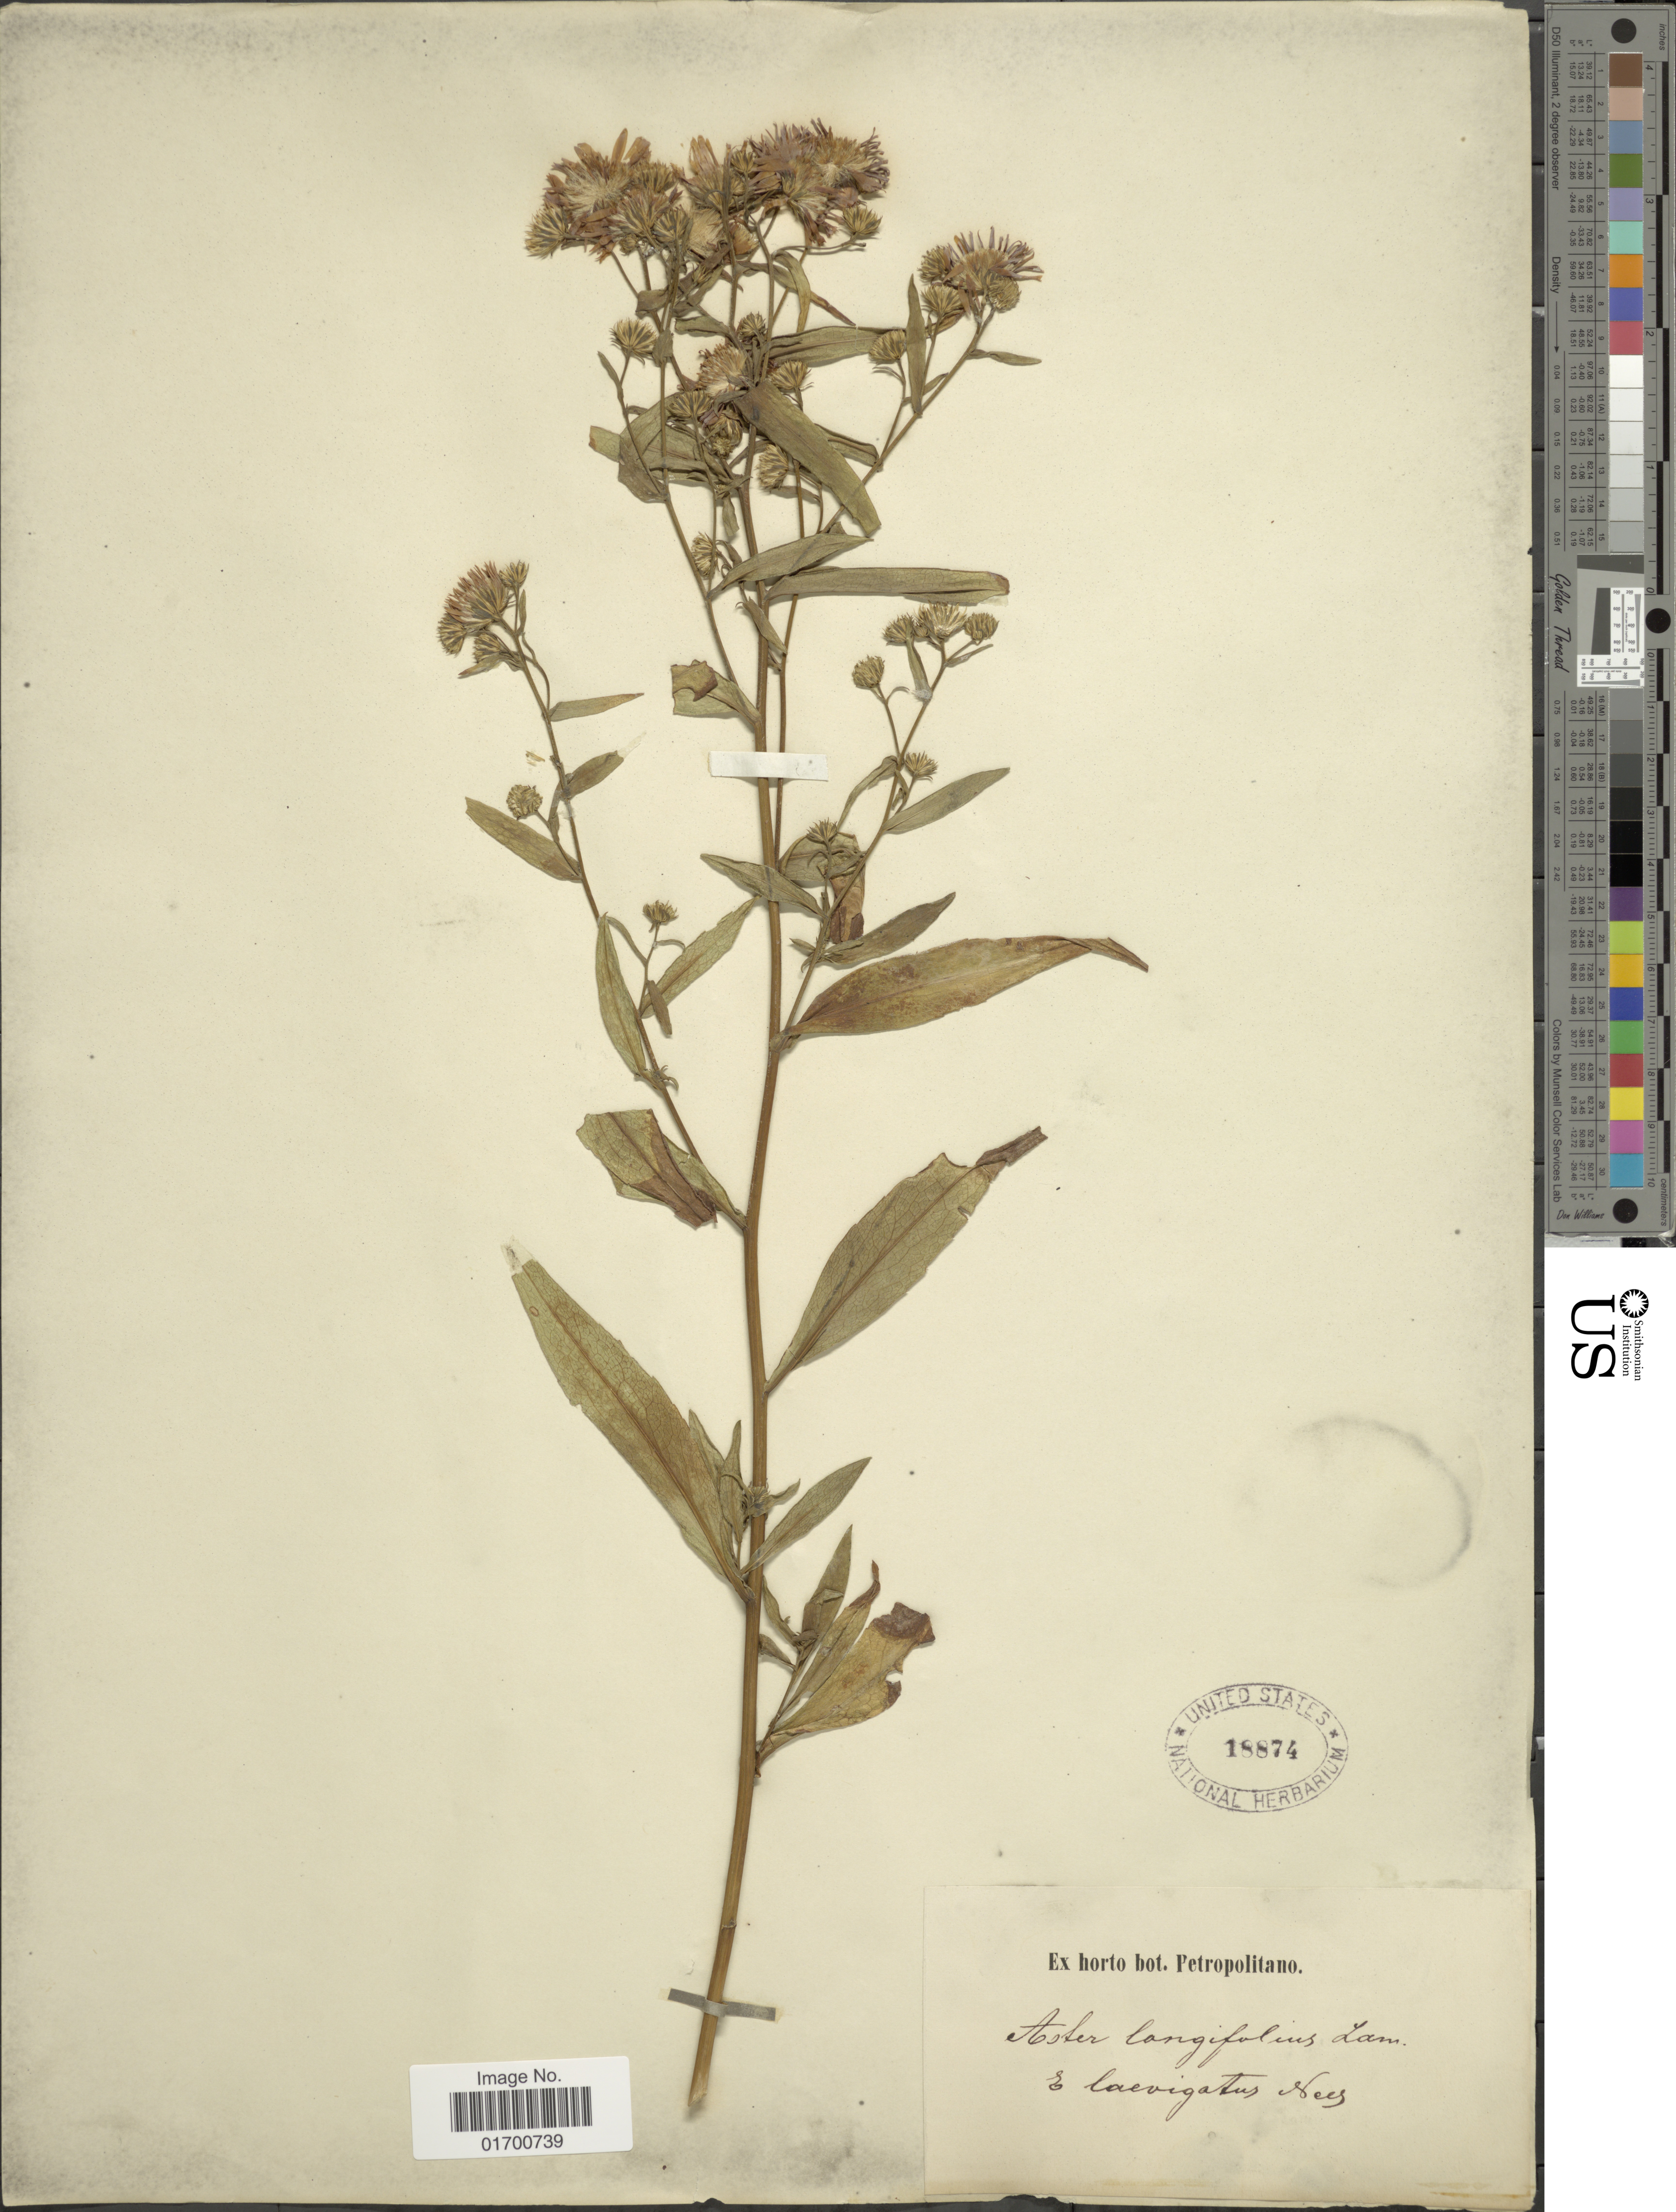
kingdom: Plantae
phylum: Tracheophyta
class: Magnoliopsida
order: Asterales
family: Asteraceae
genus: Symphyotrichum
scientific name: Symphyotrichum longifolium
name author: (Lam.) G.L. Nesom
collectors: ex Horto Bot. Petropolitano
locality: Laevigatus Nees [interpreted]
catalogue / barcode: US 18874